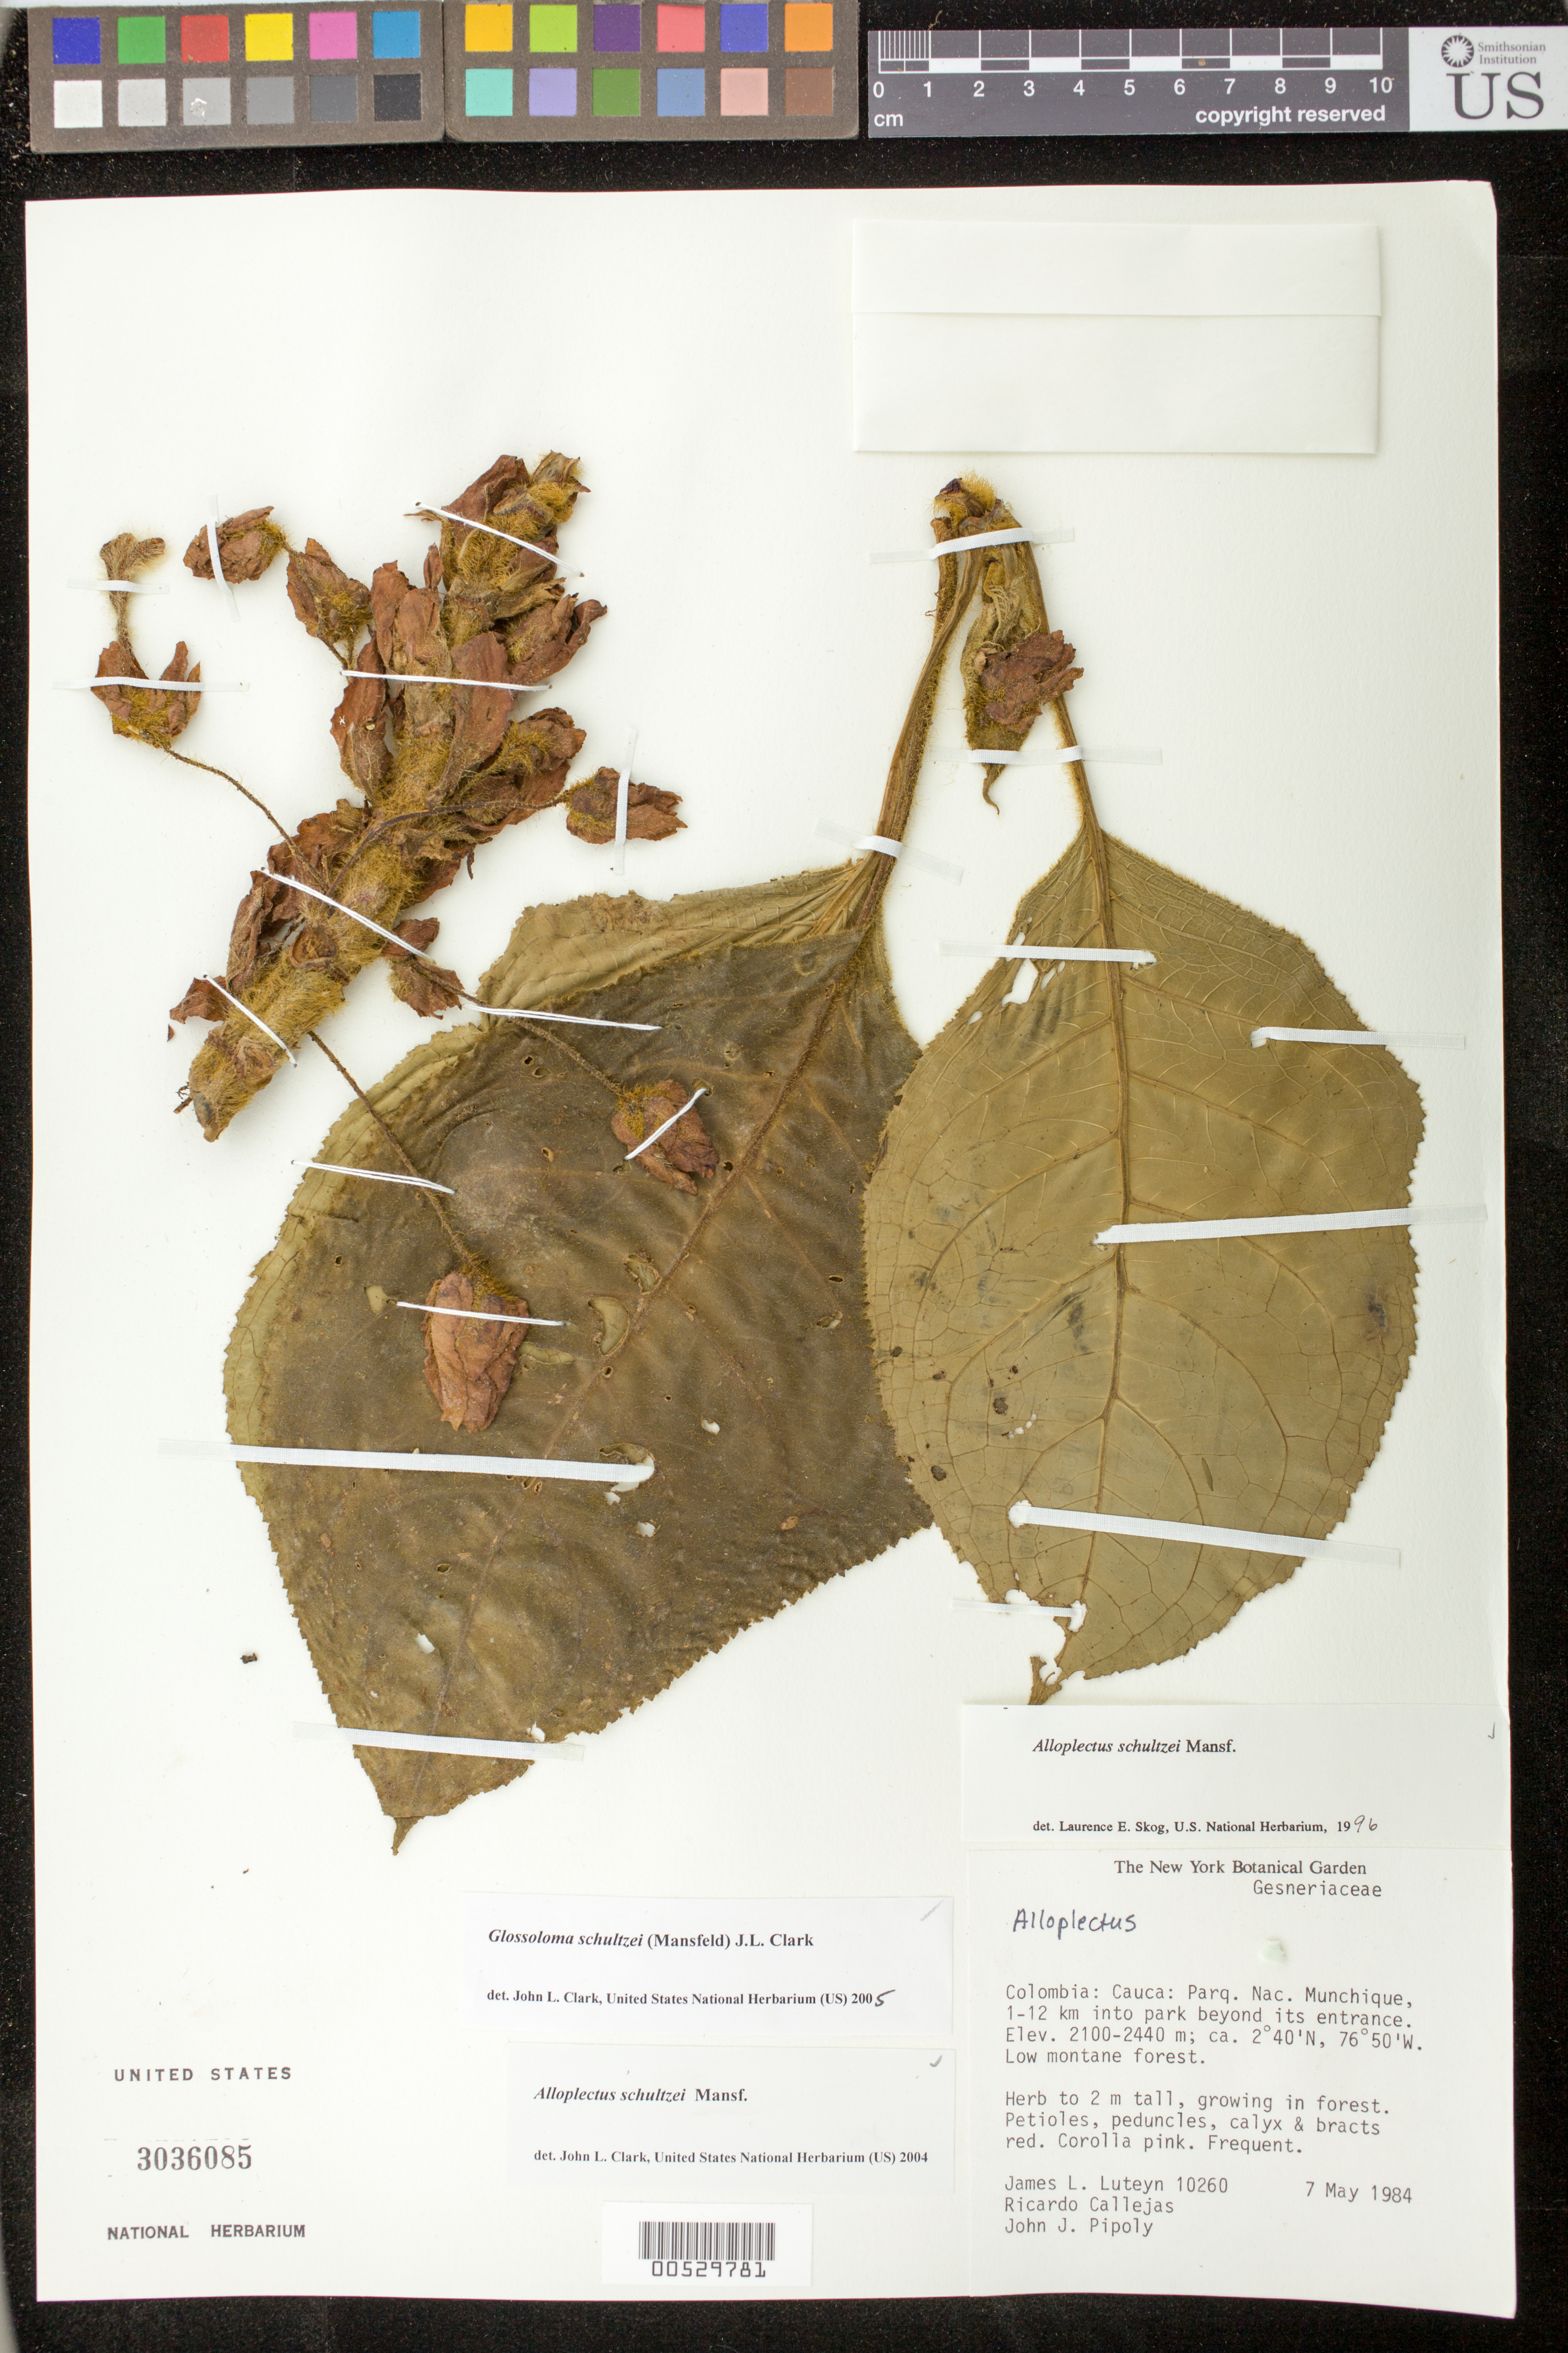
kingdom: Plantae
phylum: Tracheophyta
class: Magnoliopsida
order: Lamiales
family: Gesneriaceae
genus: Glossoloma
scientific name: Glossoloma schultzei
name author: (Mansf.) J.L. Clark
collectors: J. L. Luteyn, R. Callejas & J. J. Pipoly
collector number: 10260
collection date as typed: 07 May 1984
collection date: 1984-05-07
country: Colombia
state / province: Cauca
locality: Parq. Nacional Munchique, 1-12 km into park beyond its entrance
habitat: Low montane forest; growing in forest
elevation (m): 2100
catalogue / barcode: US 3036085